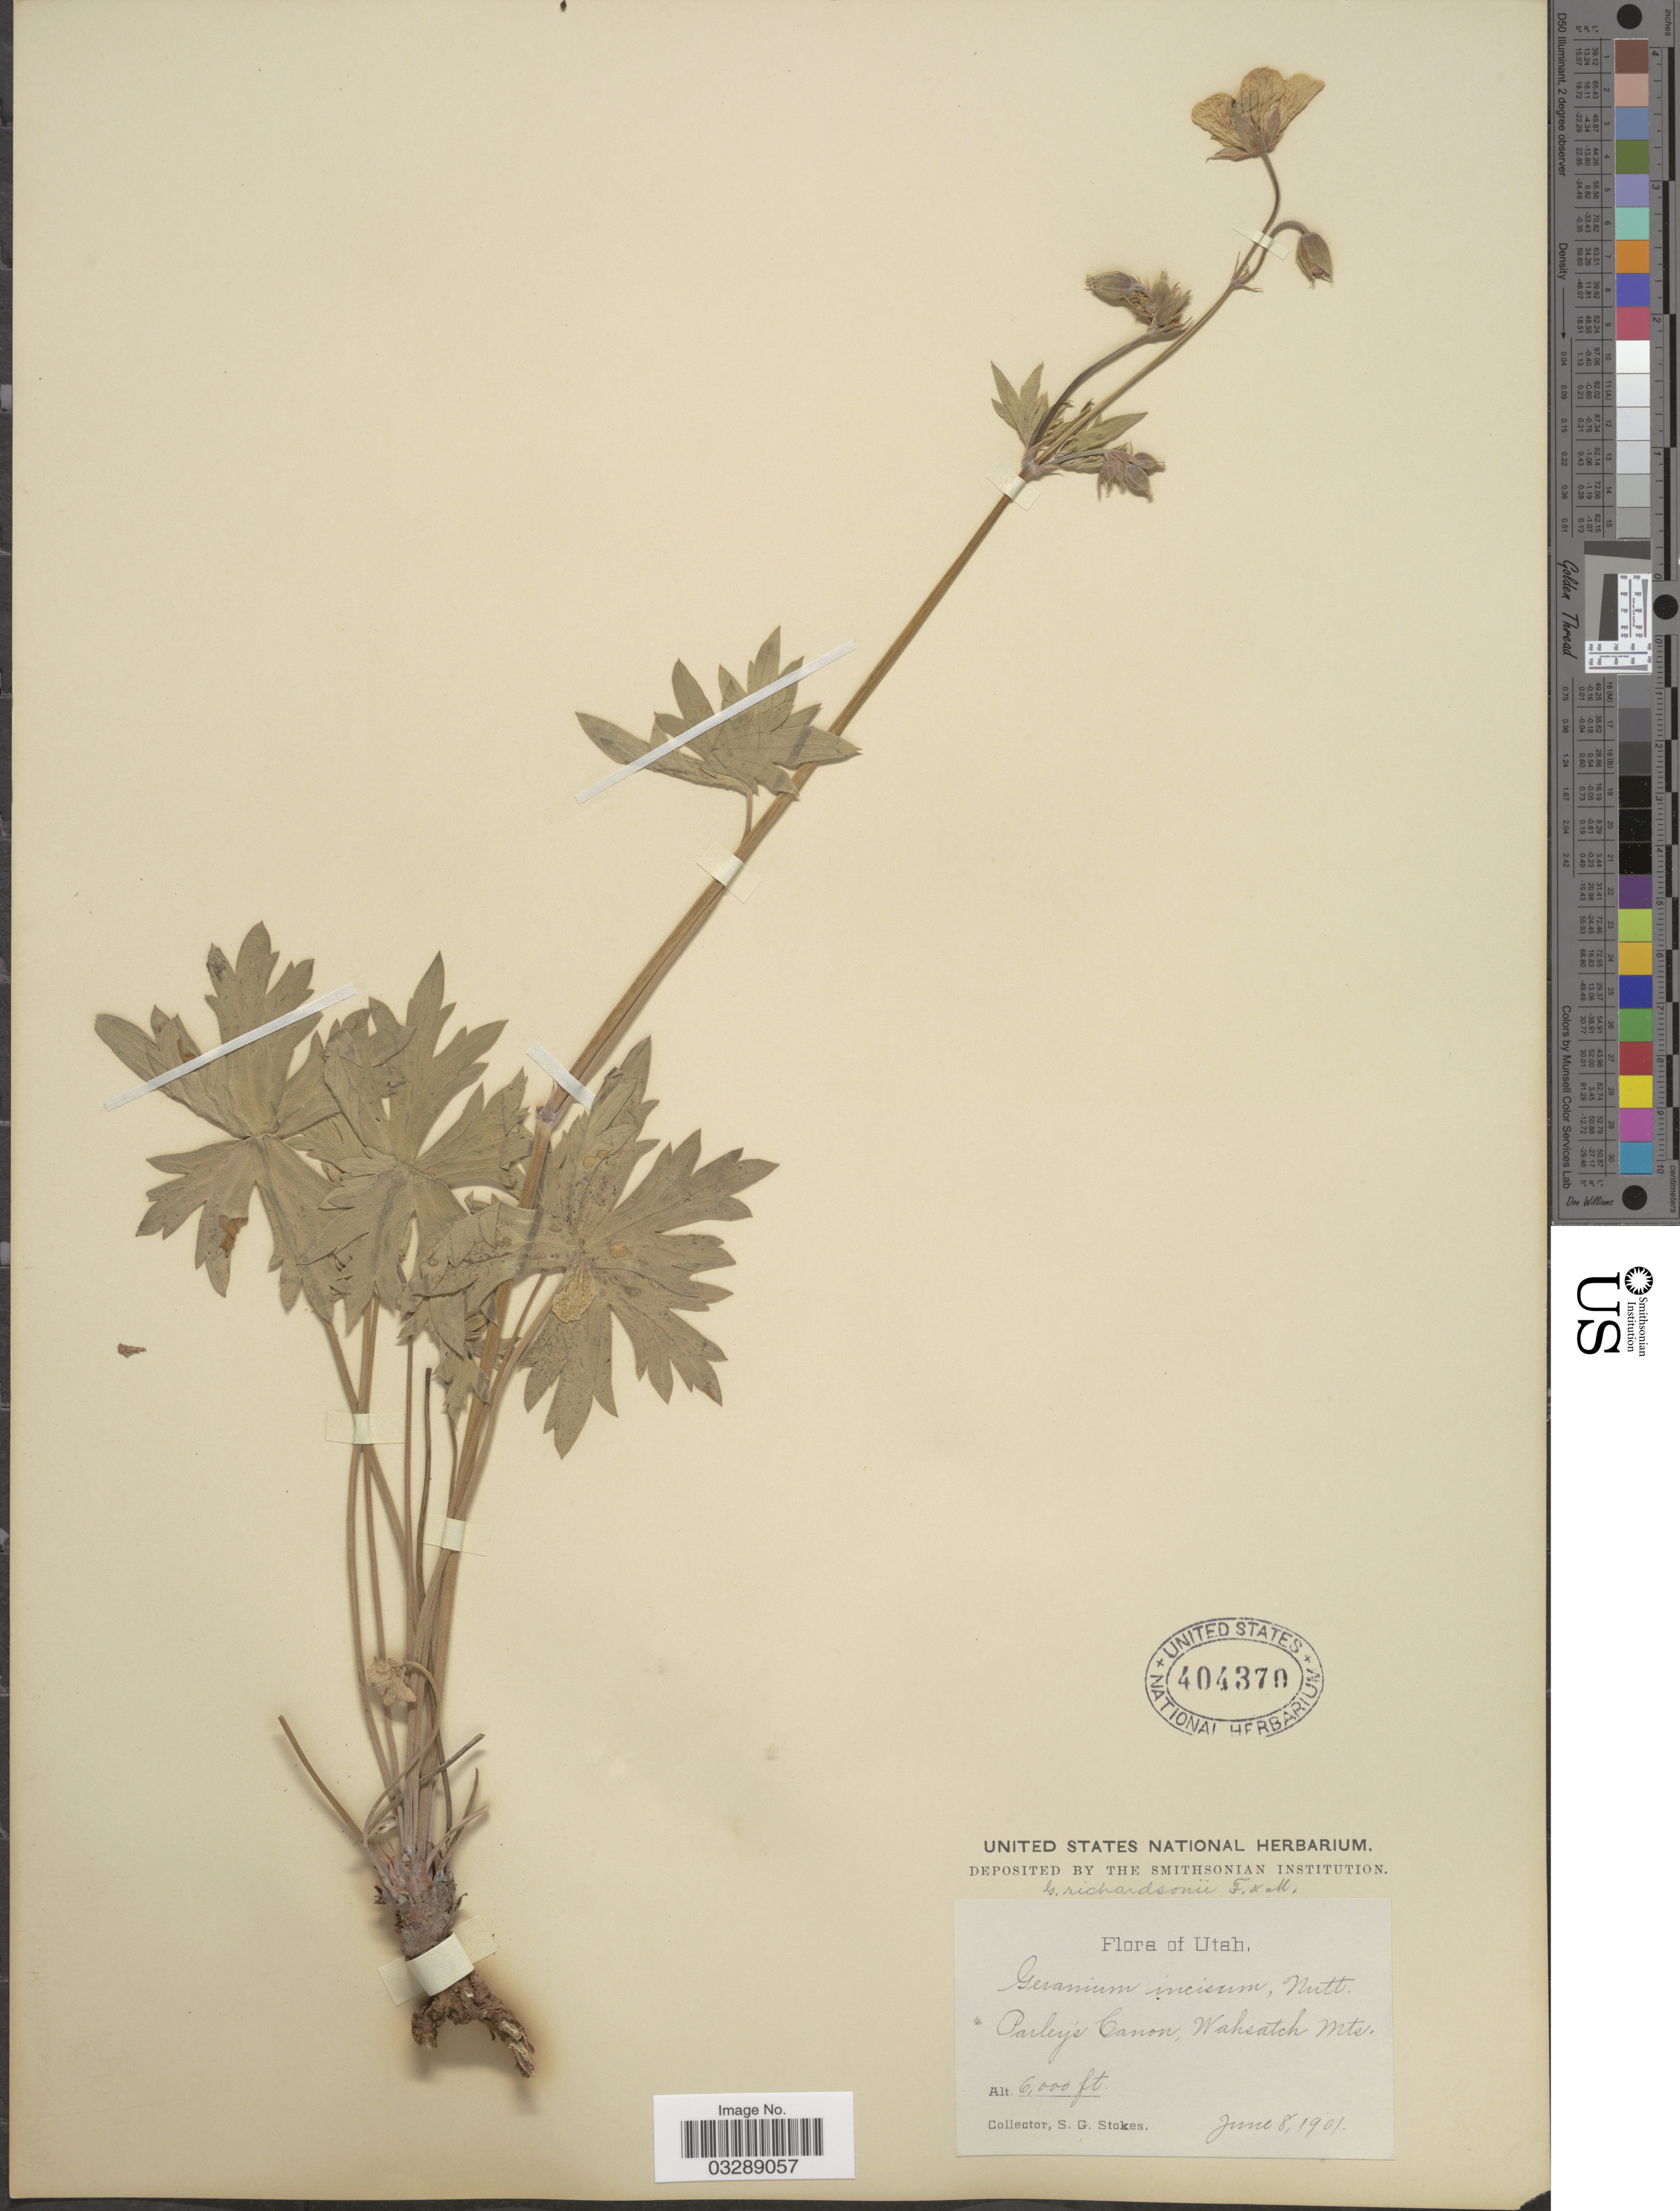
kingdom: Plantae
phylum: Tracheophyta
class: Magnoliopsida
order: Geraniales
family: Geraniaceae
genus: Geranium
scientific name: Geranium richardsonii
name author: Fisch. & Trautv.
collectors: S. G. Stokes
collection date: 1901-06-08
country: United States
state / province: Utah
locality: Parley's Canon, Wahsatch Mts.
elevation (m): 1829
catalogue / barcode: US 404370